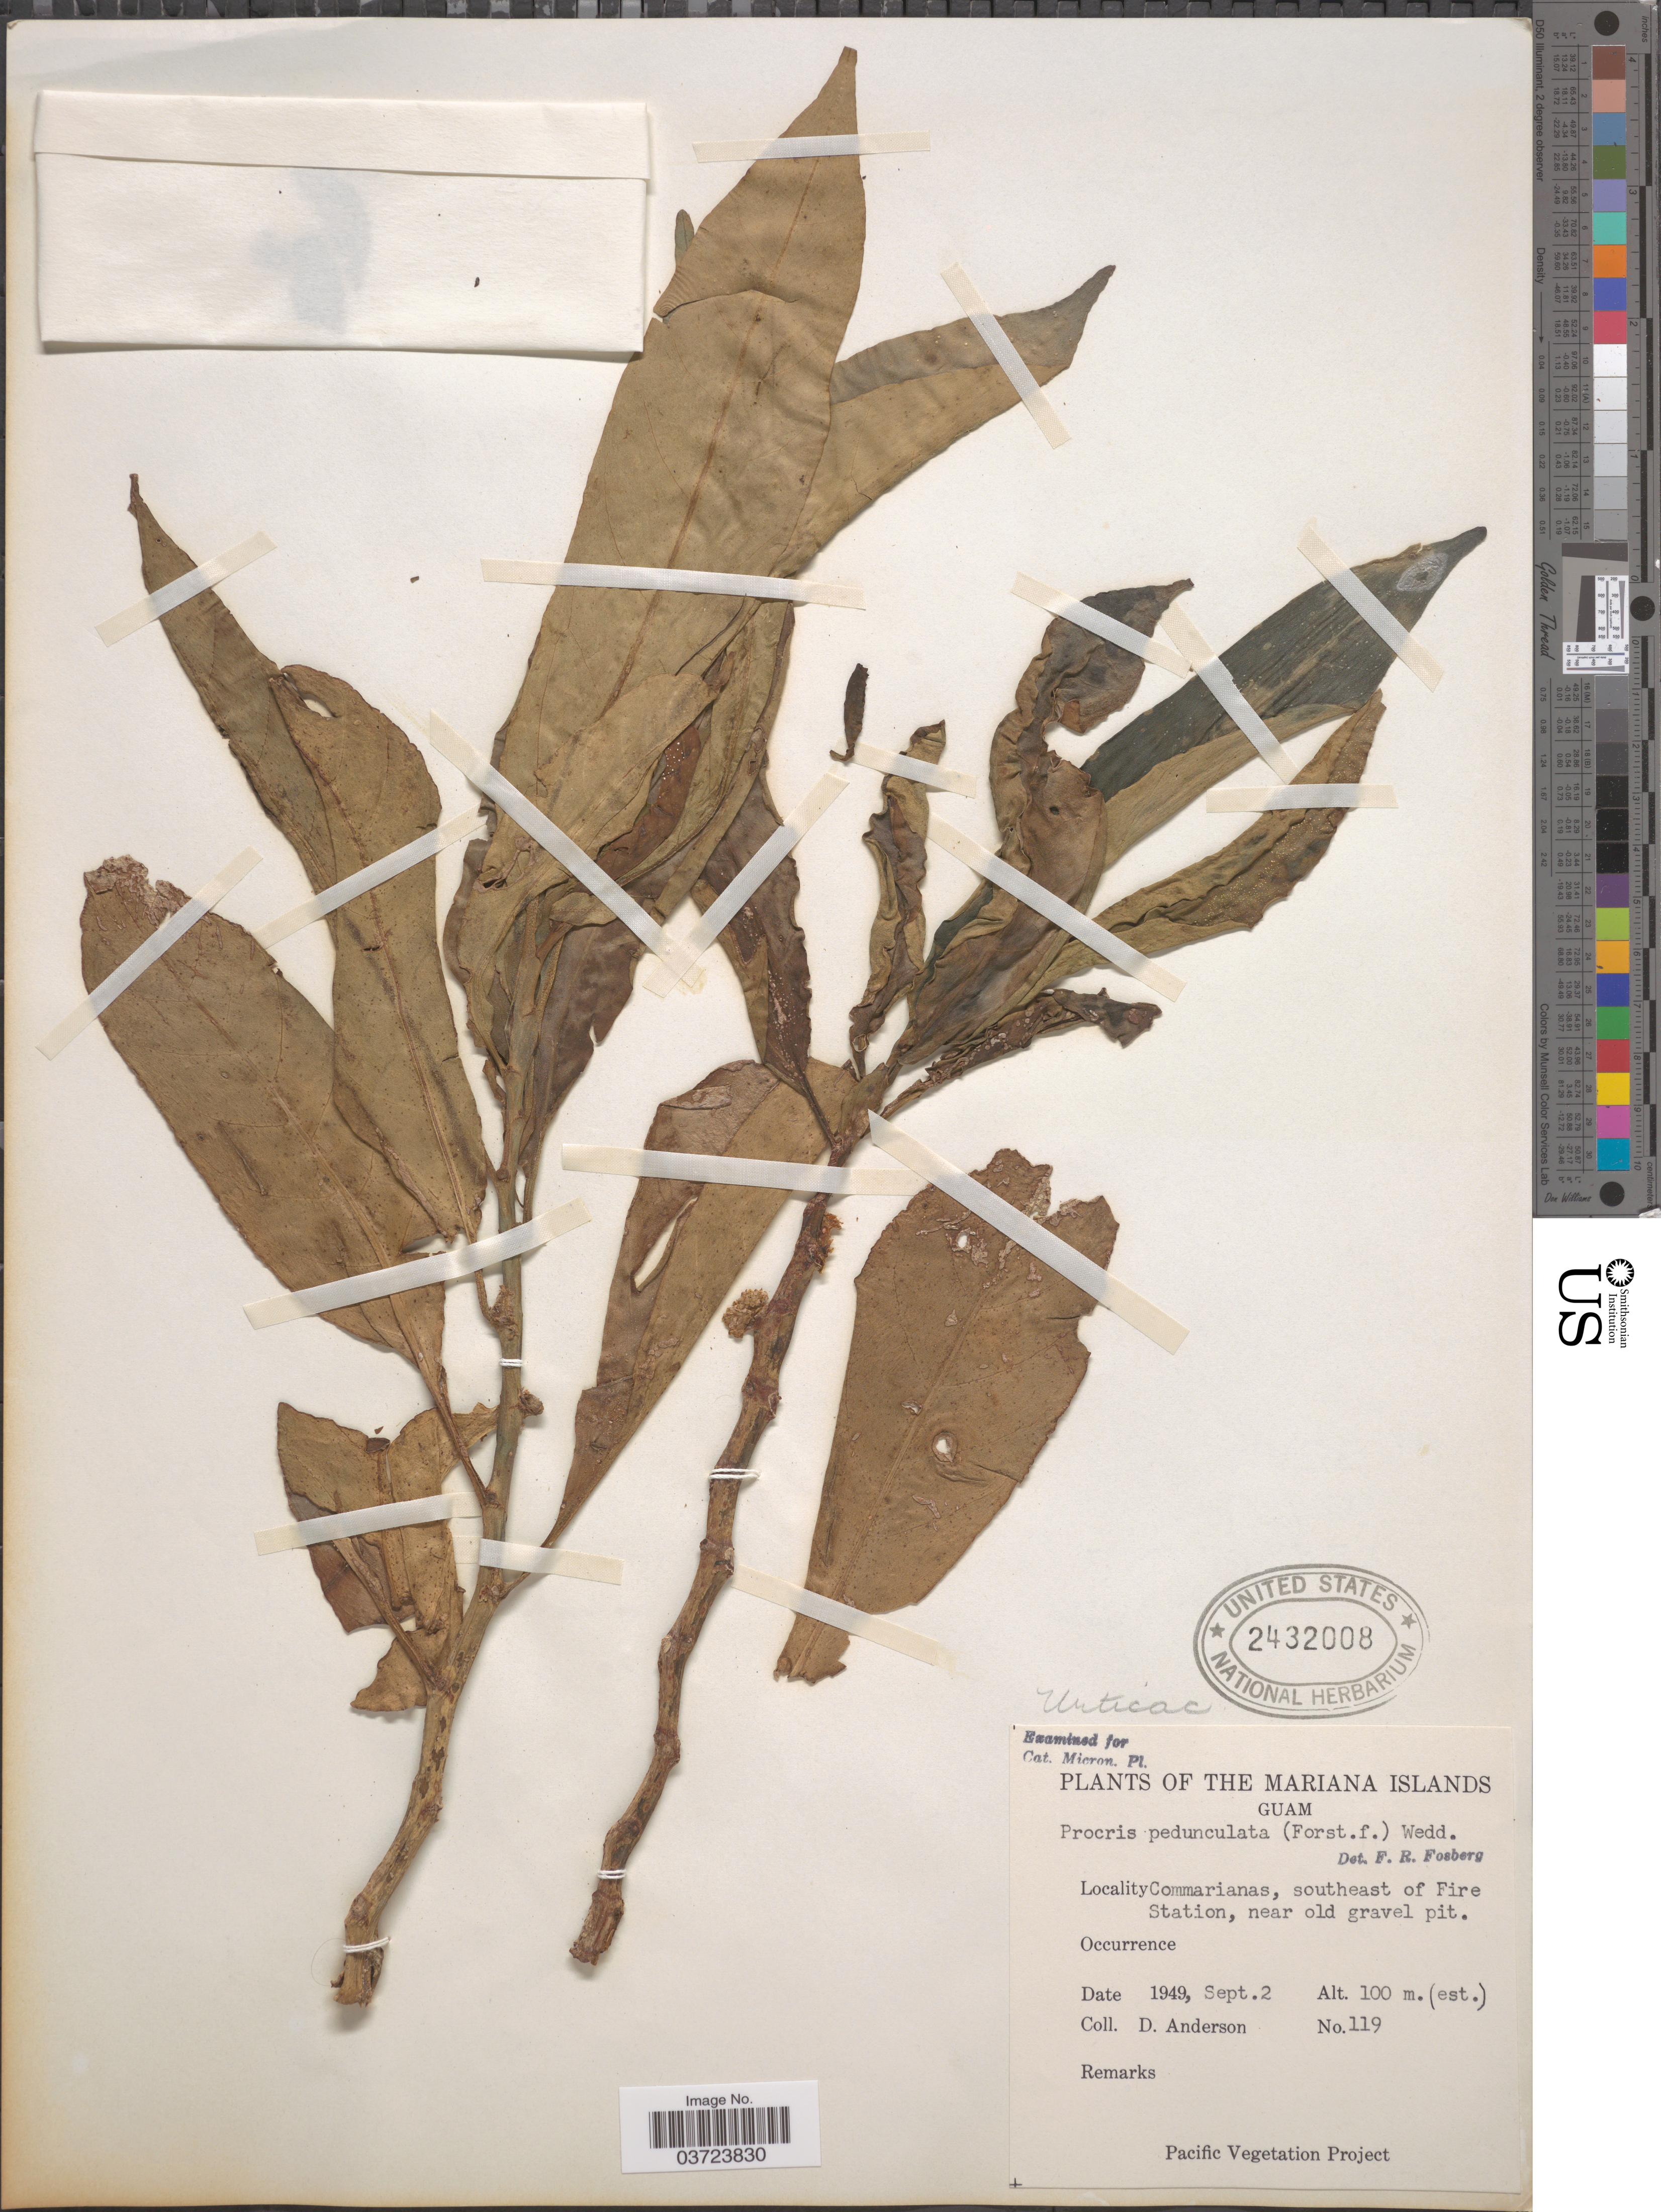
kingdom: Plantae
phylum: Tracheophyta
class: Magnoliopsida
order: Rosales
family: Urticaceae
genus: Procris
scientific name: Procris pedunculata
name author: (J.R. Forst. & G. Forst.) Wedd.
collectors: D. Anderson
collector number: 119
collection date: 1949-09-02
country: Guam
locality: Mariana Islands. Commarianas, southeast of Fire Station, near old gravel pit.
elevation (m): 100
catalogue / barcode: US 2432008